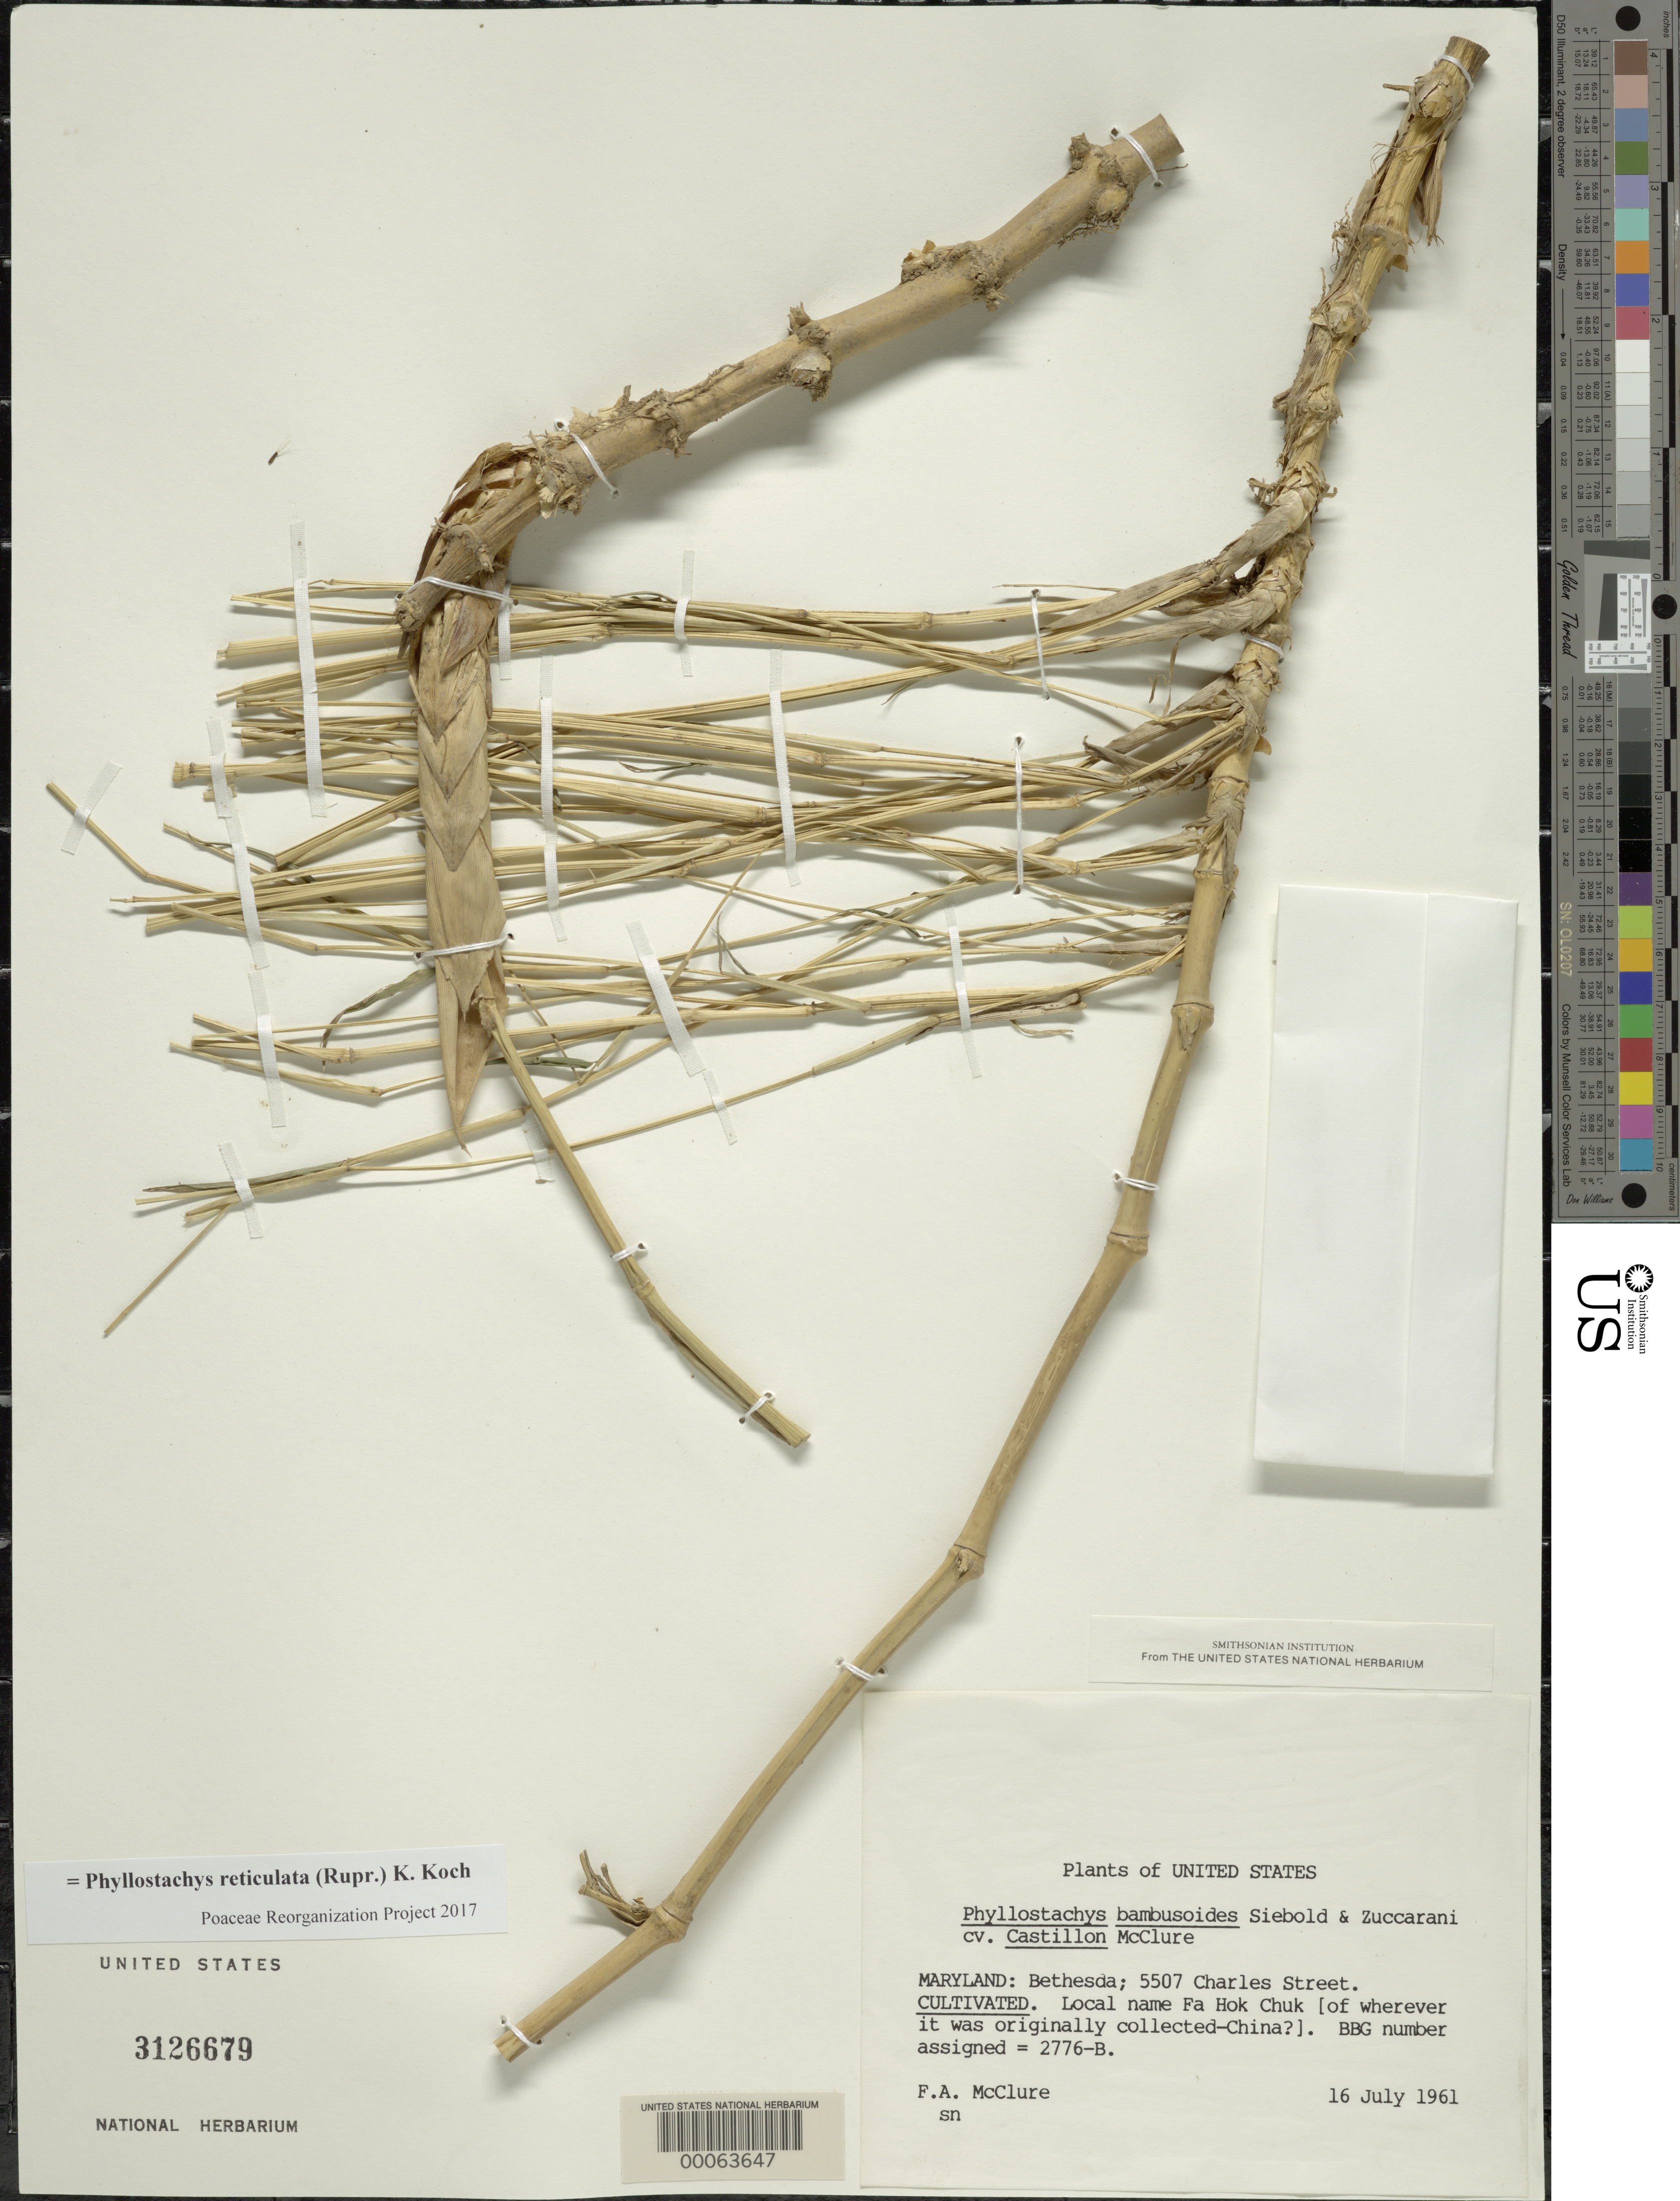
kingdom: Plantae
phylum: Tracheophyta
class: Liliopsida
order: Poales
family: Poaceae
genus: Phyllostachys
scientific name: Phyllostachys reticulata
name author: (Rupr.) K. Koch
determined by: Poaceae Reorganization Project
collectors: F. A. McClure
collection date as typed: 16 Jul 1961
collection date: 1961-07-16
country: United States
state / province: Maryland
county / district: Montgomery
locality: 5507 Charles Street, Bethesda (McClure's garden)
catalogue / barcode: US 3126679